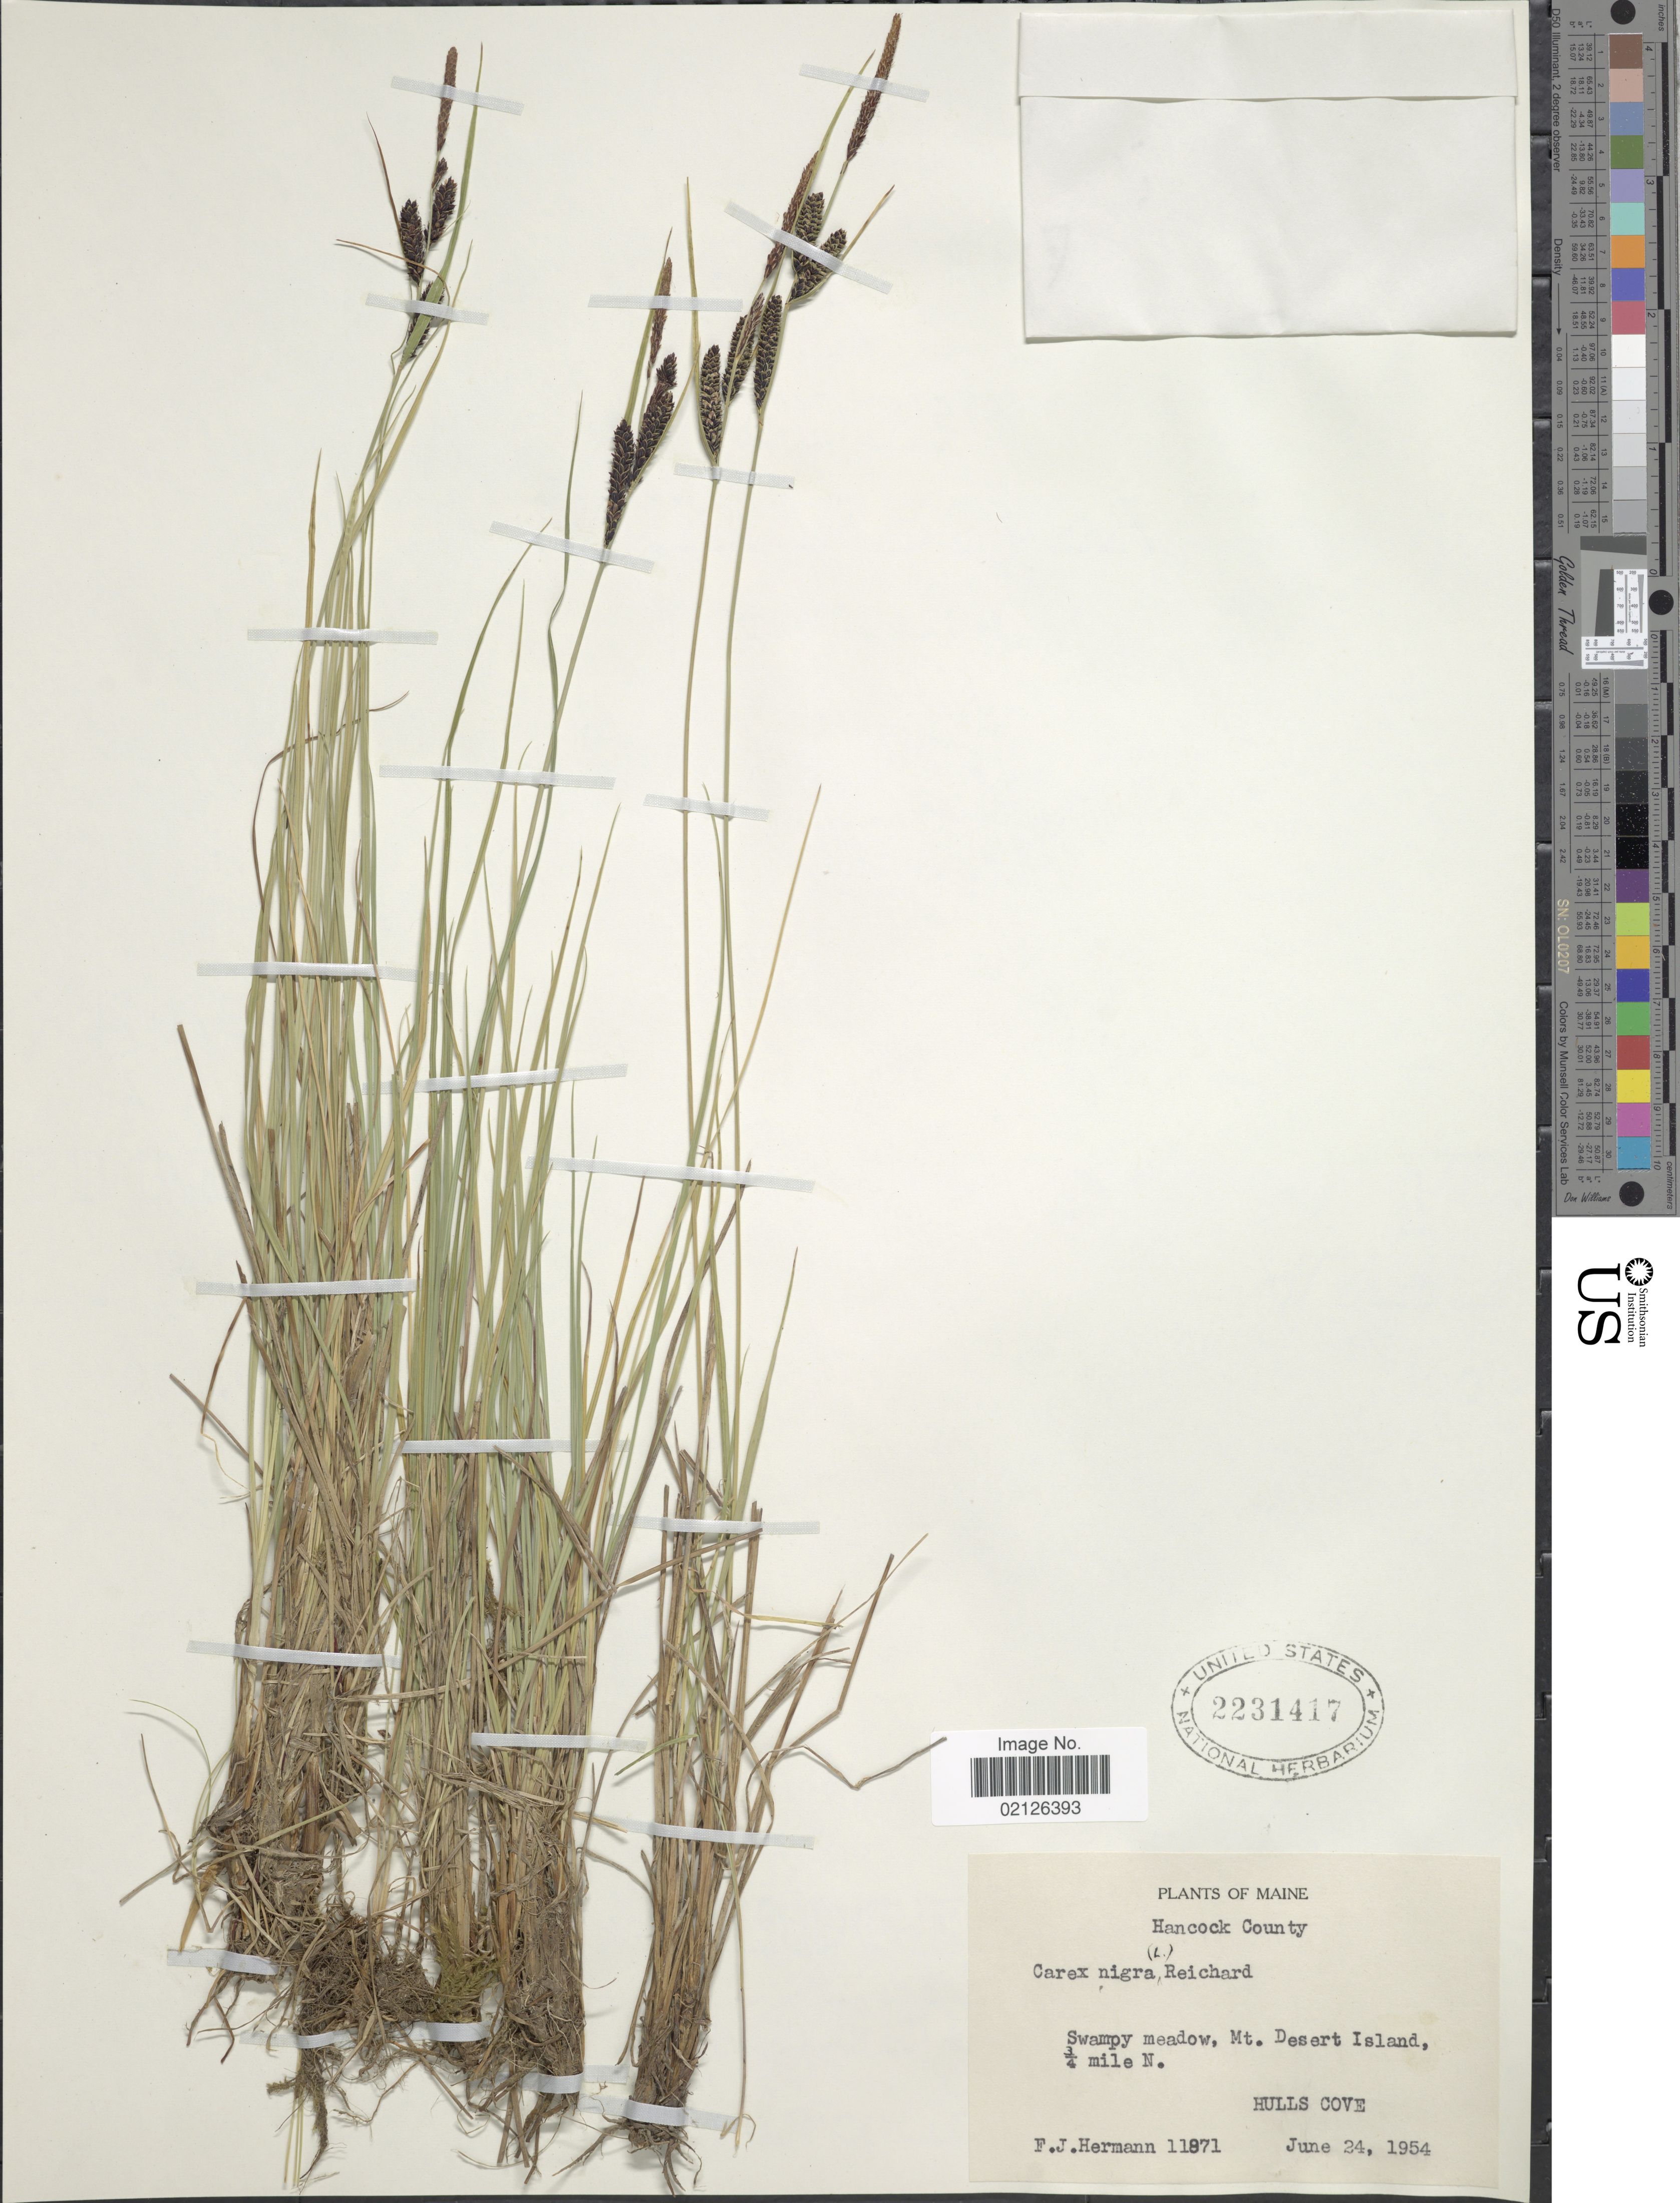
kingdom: Plantae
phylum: Tracheophyta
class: Liliopsida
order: Poales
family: Cyperaceae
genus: Carex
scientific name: Carex nigra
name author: (L.) Reichard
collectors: F. J. Hermann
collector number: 11871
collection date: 1954-06-24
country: United States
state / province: Maine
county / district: Hancock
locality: Swampy meadow, Mt Desert Island, 3/4 mile N. Hulls Cove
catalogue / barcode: US 2231417